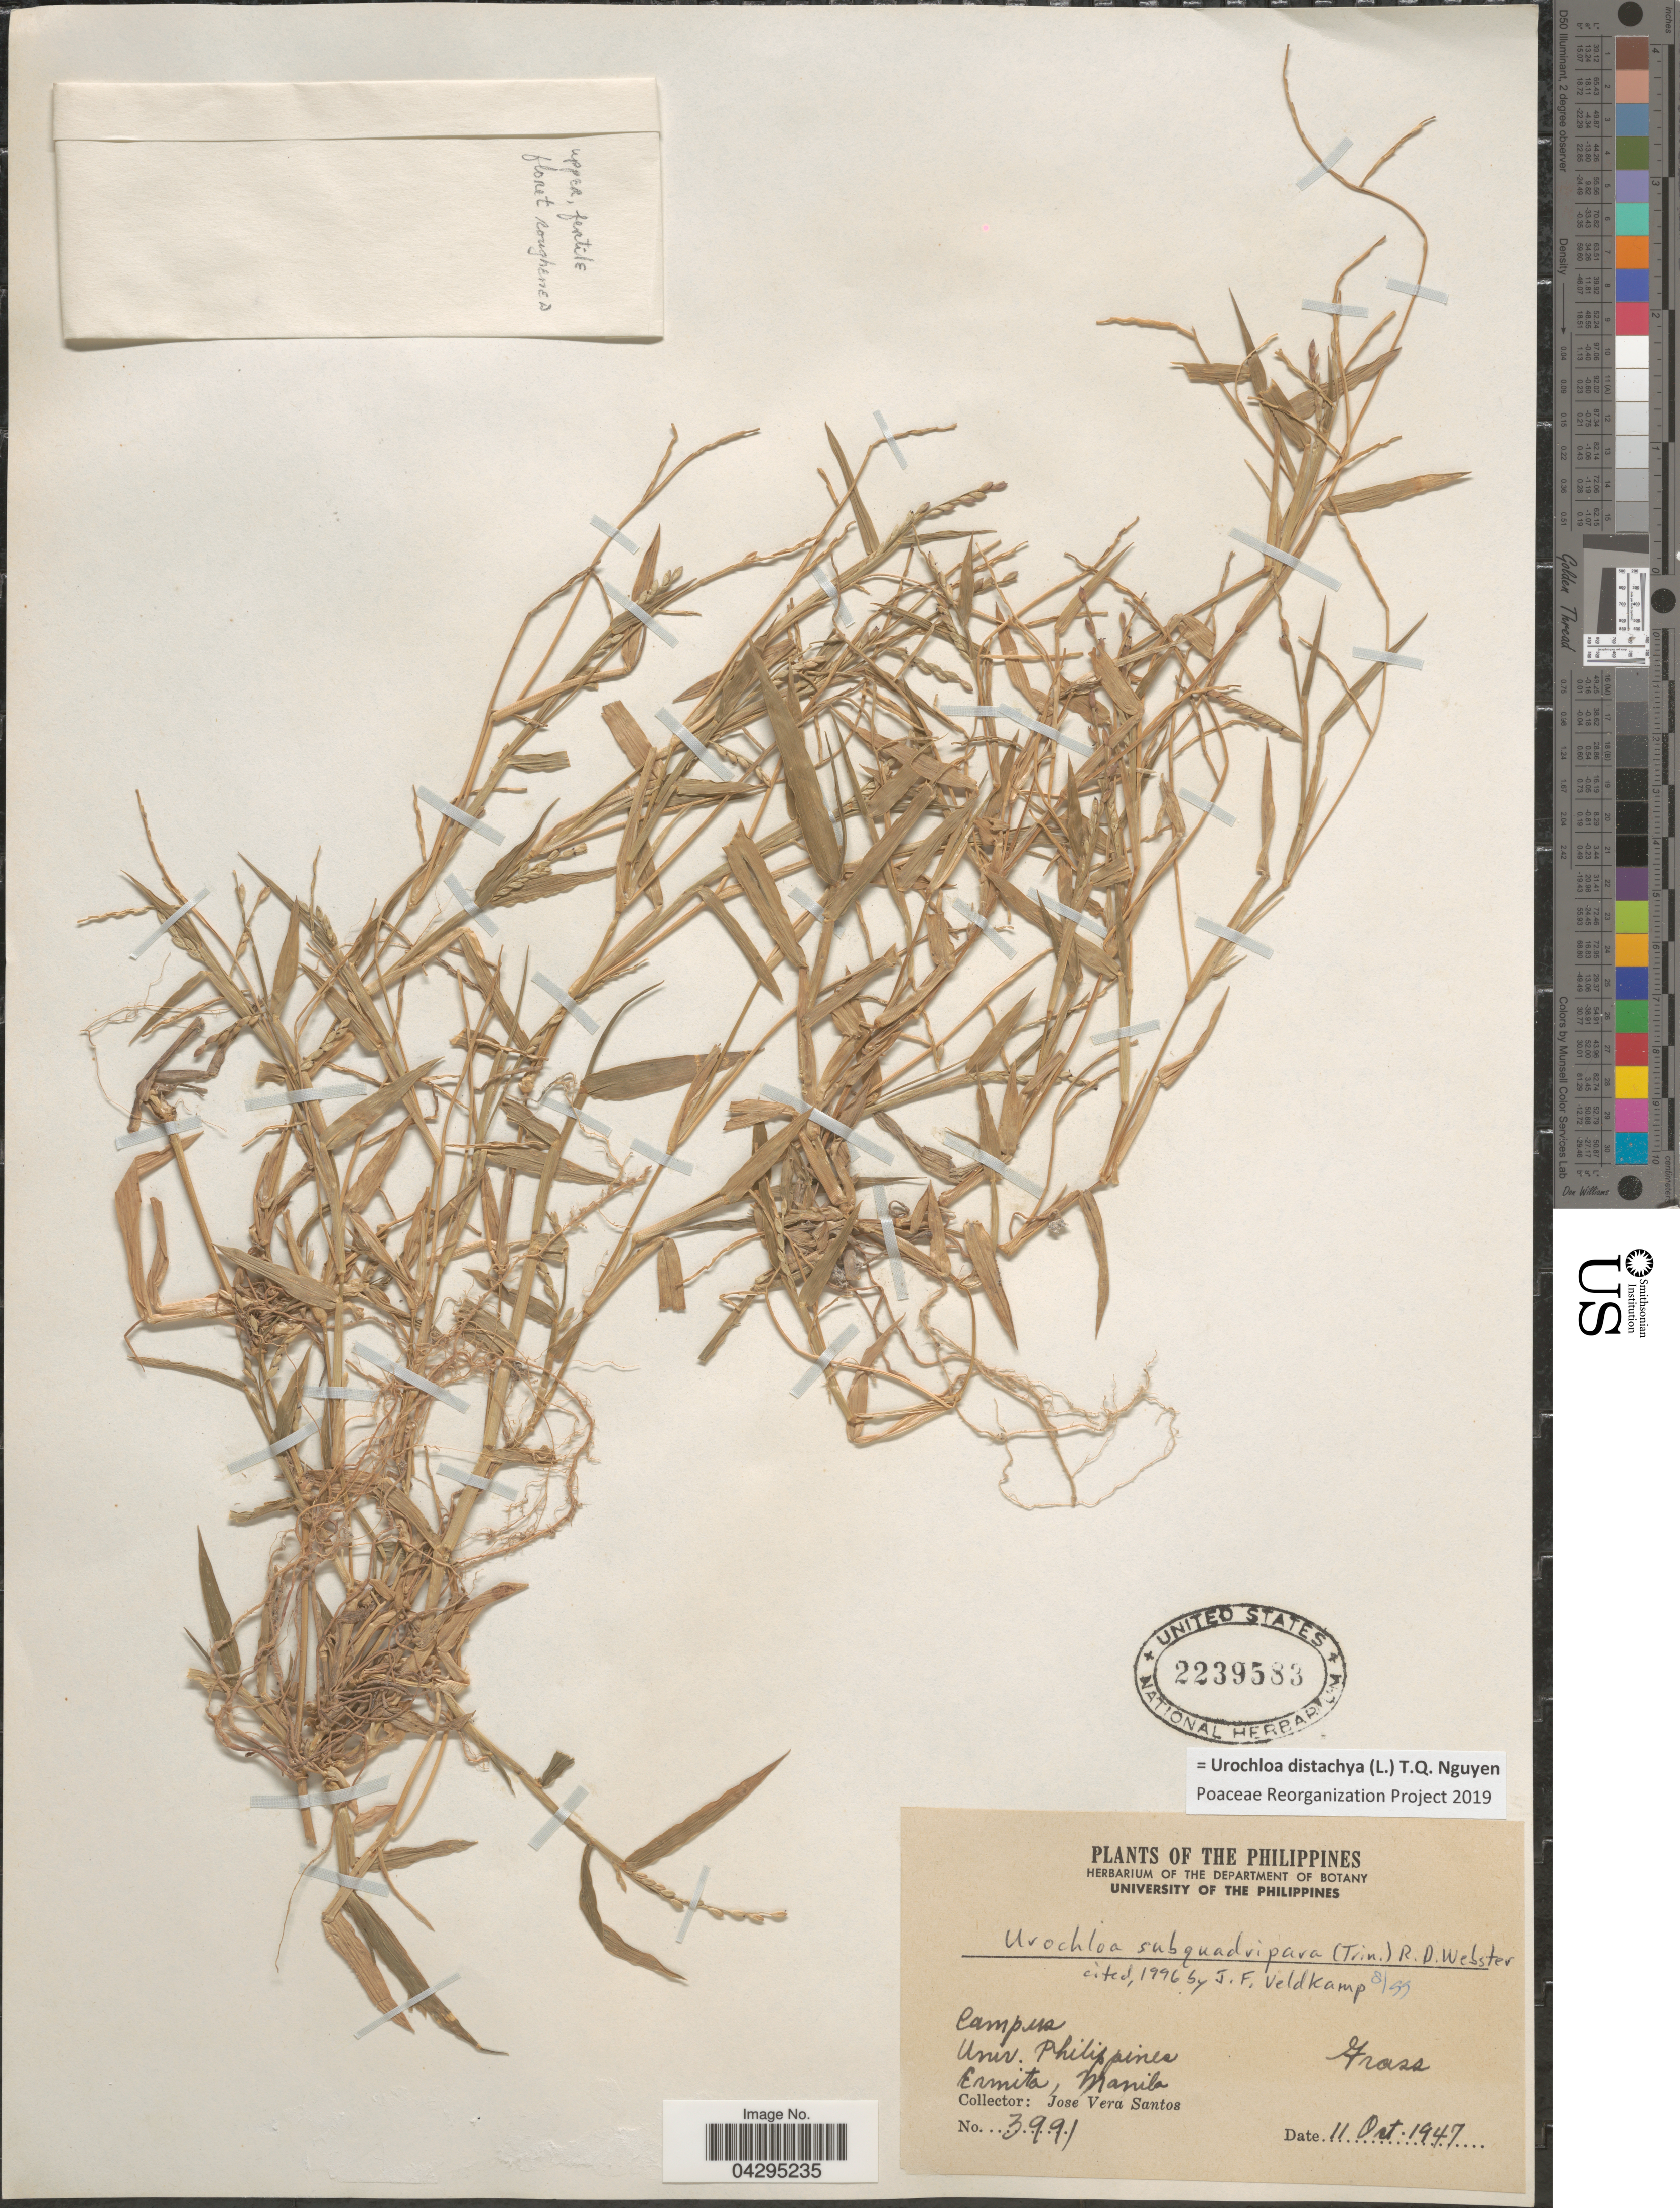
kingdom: Plantae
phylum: Tracheophyta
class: Liliopsida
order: Poales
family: Poaceae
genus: Urochloa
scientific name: Urochloa distachya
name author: (L.) T.Q. Nguyen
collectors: J. Santos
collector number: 3991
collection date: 1947-10-11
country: Philippines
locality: Campus. Univ. Philippines. Ermita, Manila.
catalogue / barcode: US 2239583